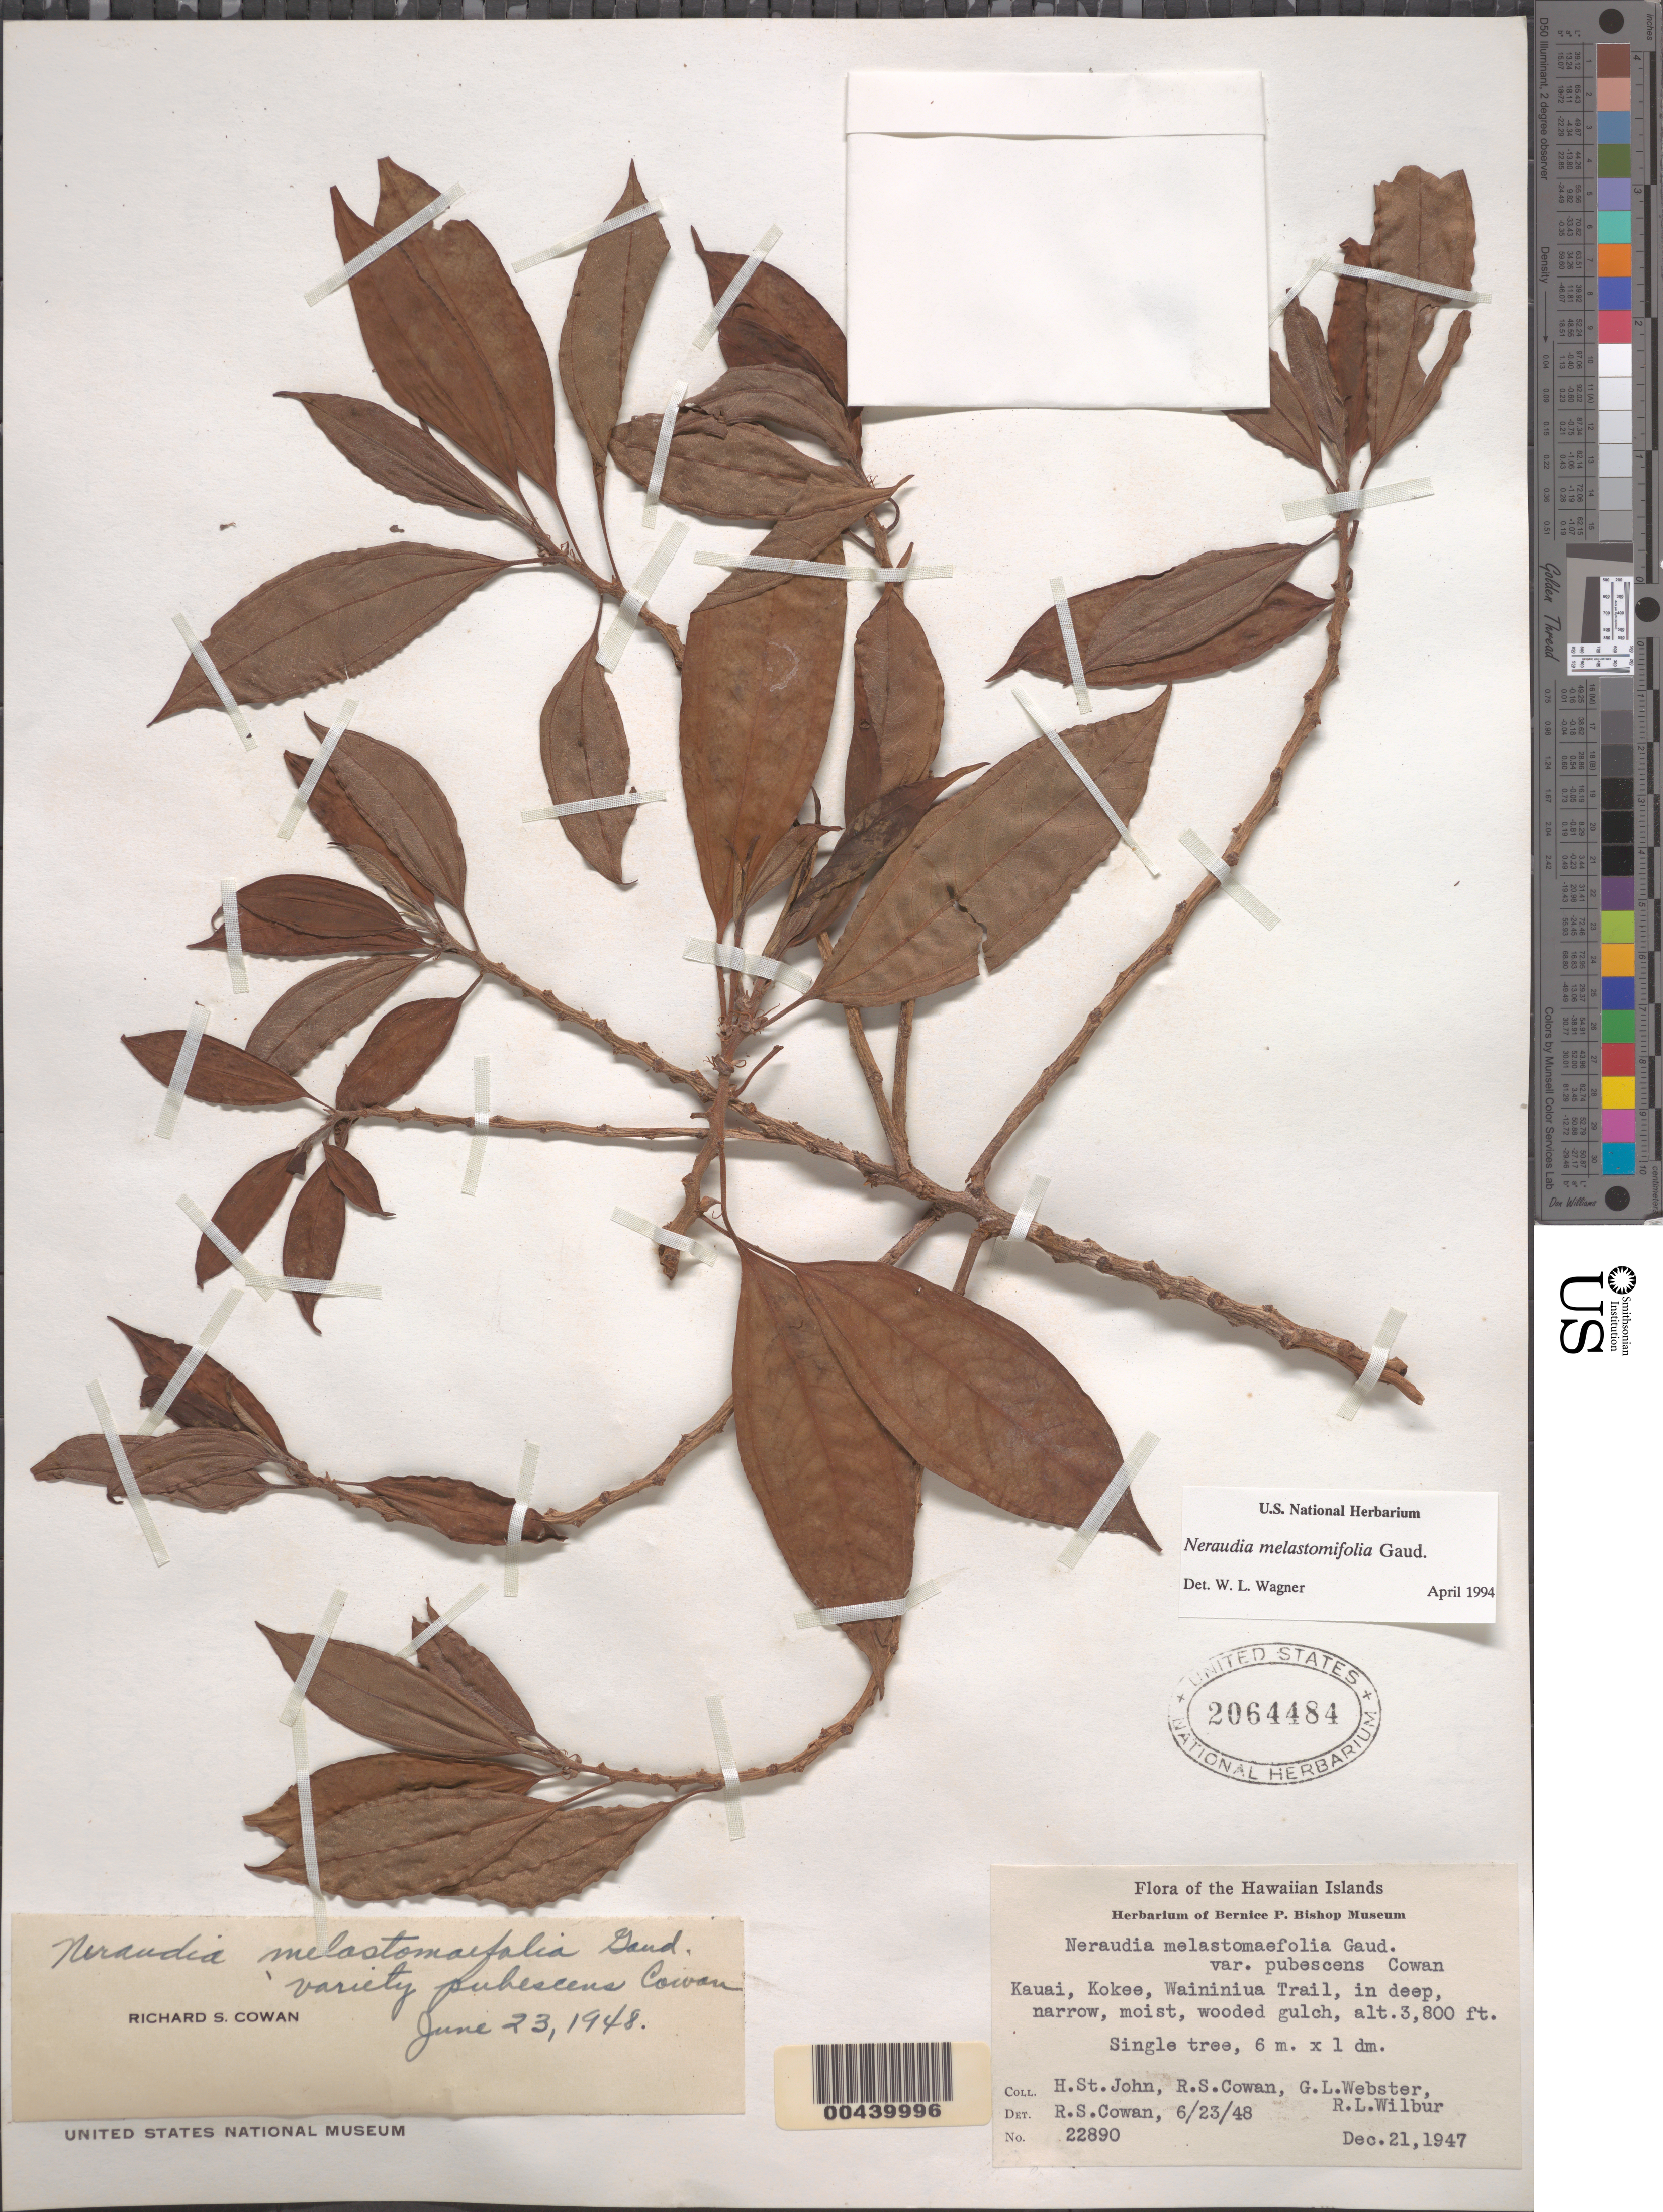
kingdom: Plantae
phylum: Tracheophyta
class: Magnoliopsida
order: Rosales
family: Urticaceae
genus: Neraudia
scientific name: Neraudia melastomifolia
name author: Gaudich.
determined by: Wagner, W. L., (BOT), Smithsonian Institution - National Museum of Natural History (UNITED STATES)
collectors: H. St. John, R. S. Cowan, G. L. Webster & R. L. Wilbur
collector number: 22890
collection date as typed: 21 Dec 1947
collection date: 1947-12-21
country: United States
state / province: Hawaii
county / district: Kauai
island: Kaua'i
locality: Kokee, Waininiua Trail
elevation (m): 1158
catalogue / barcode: US 2064484